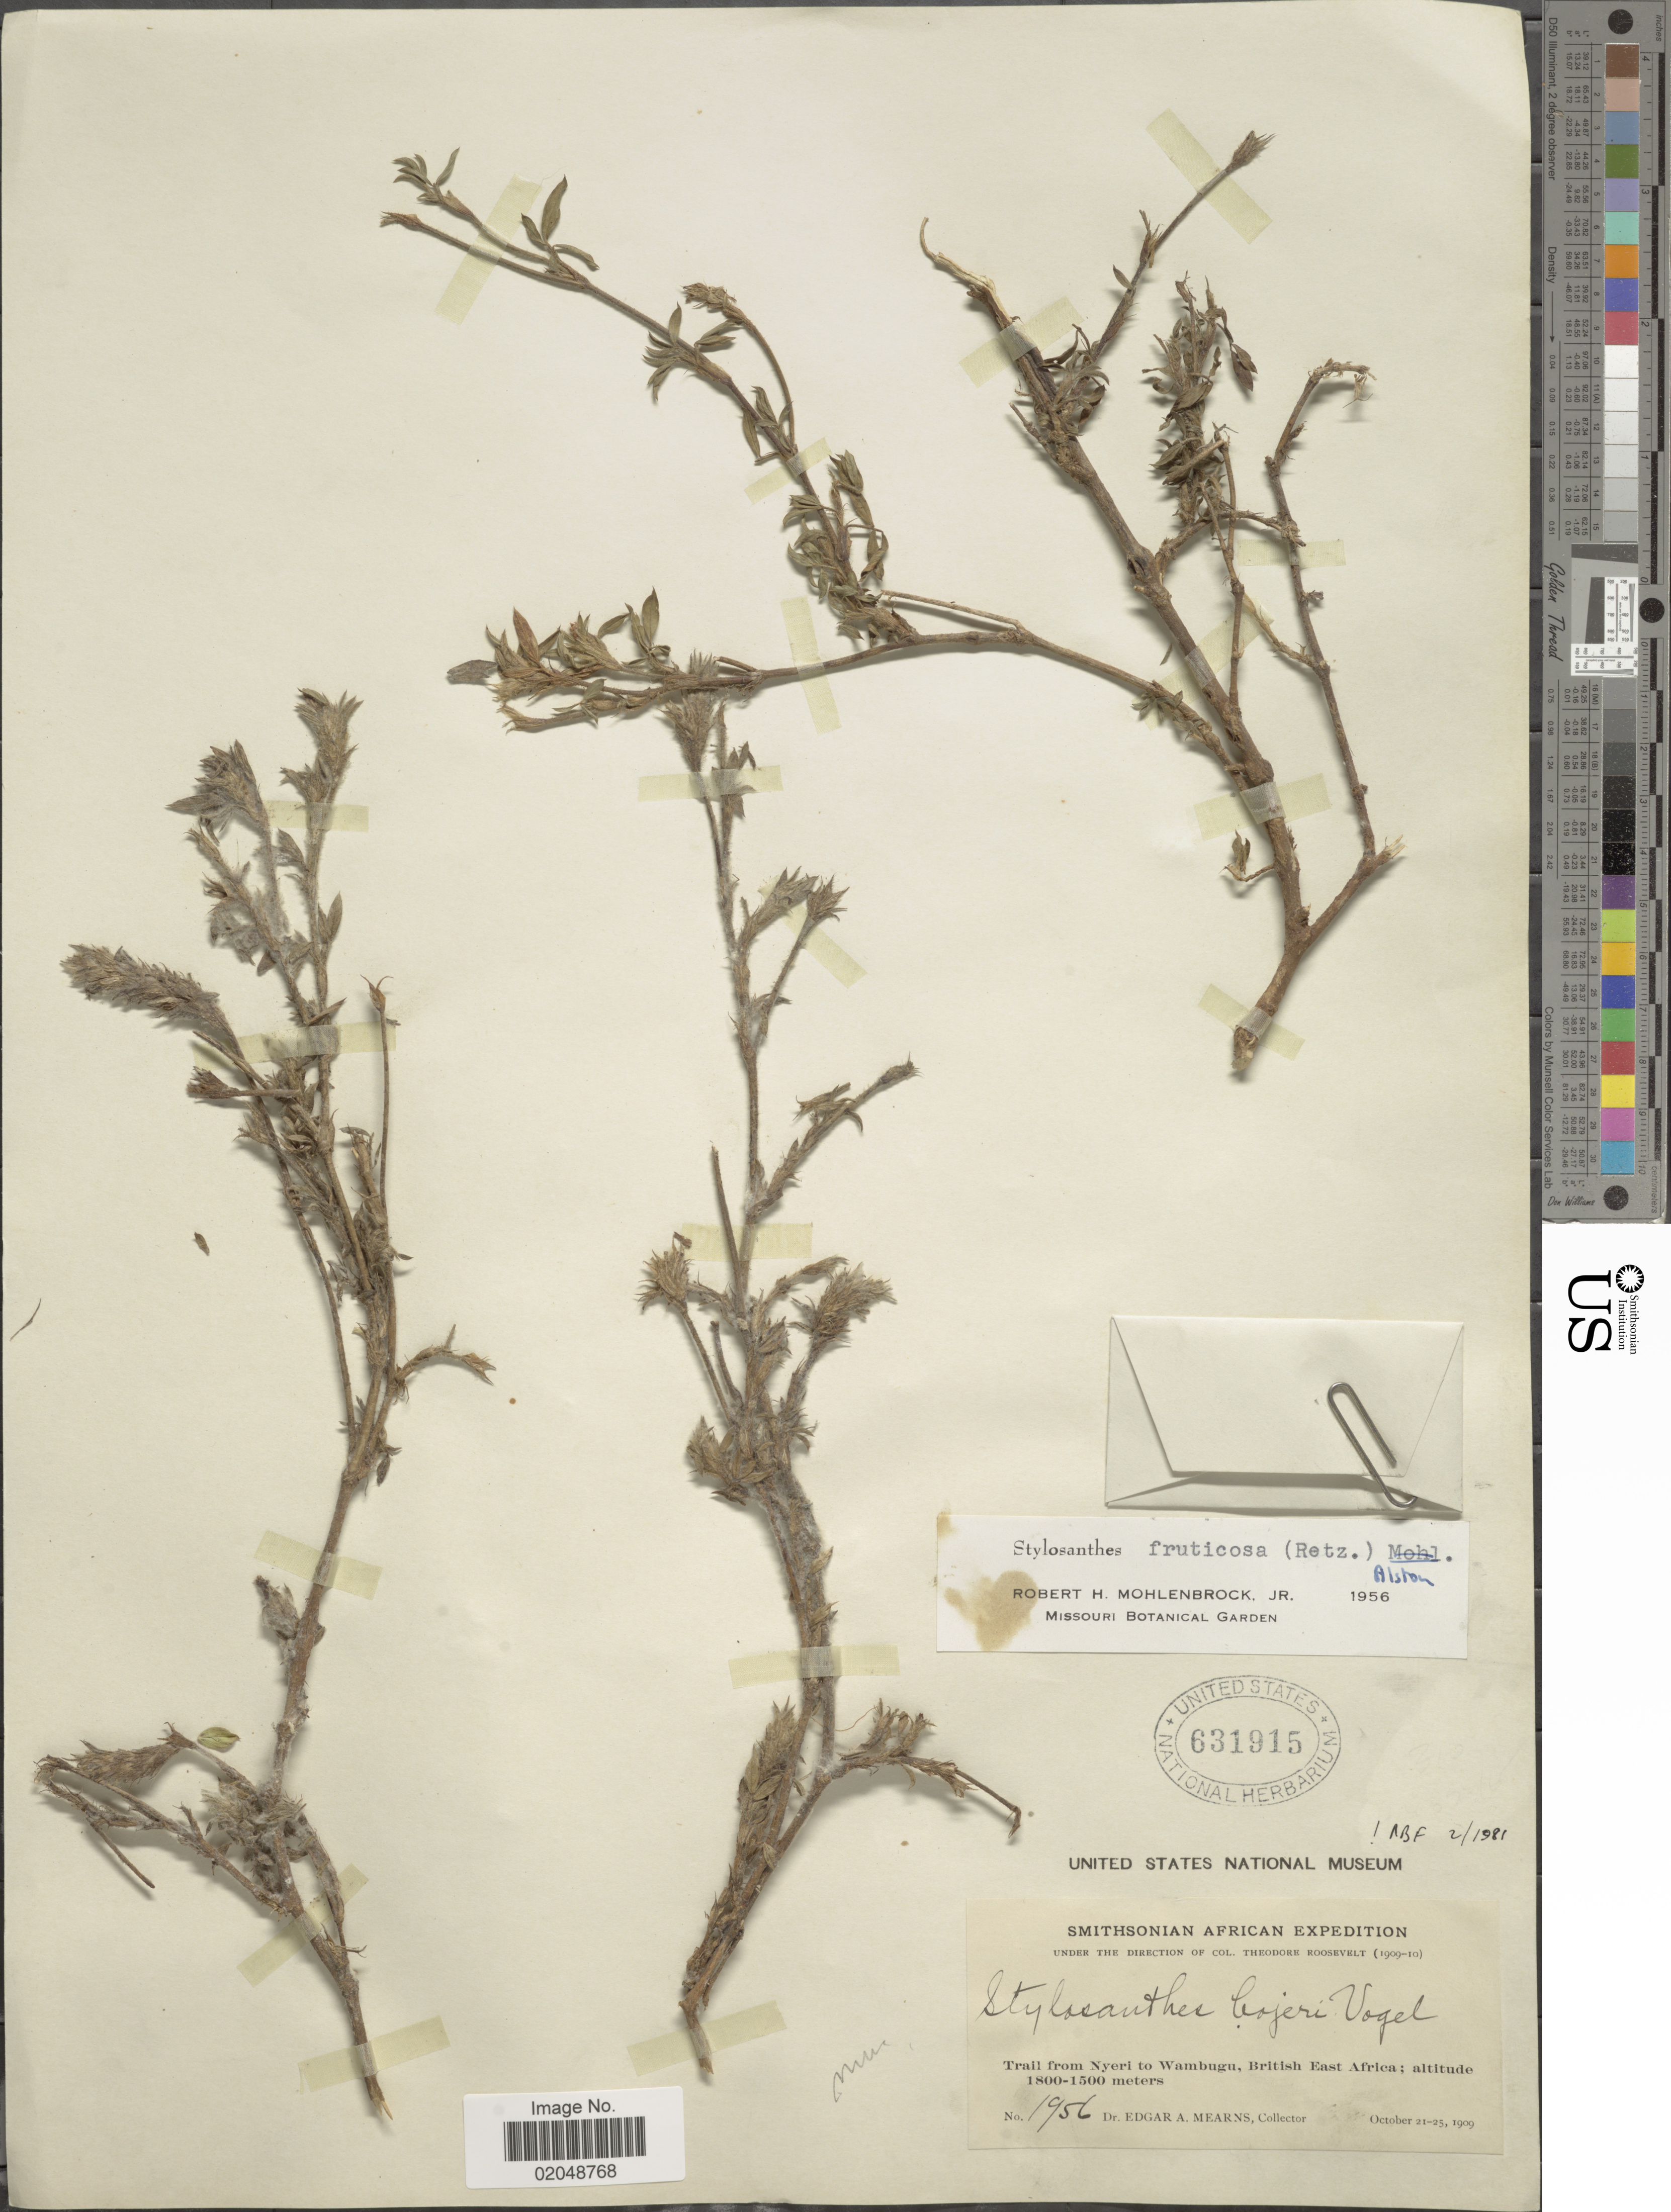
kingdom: Plantae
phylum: Tracheophyta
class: Magnoliopsida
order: Fabales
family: Fabaceae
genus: Stylosanthes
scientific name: Stylosanthes fruticosa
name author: (Retz.) Alston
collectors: E. A. Mearns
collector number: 1956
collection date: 1909-10-21/1909-10-25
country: Kenya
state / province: Nyeri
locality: Trail from Nyeri to Wambugu, British East Africa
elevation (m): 1500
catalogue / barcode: US 631915